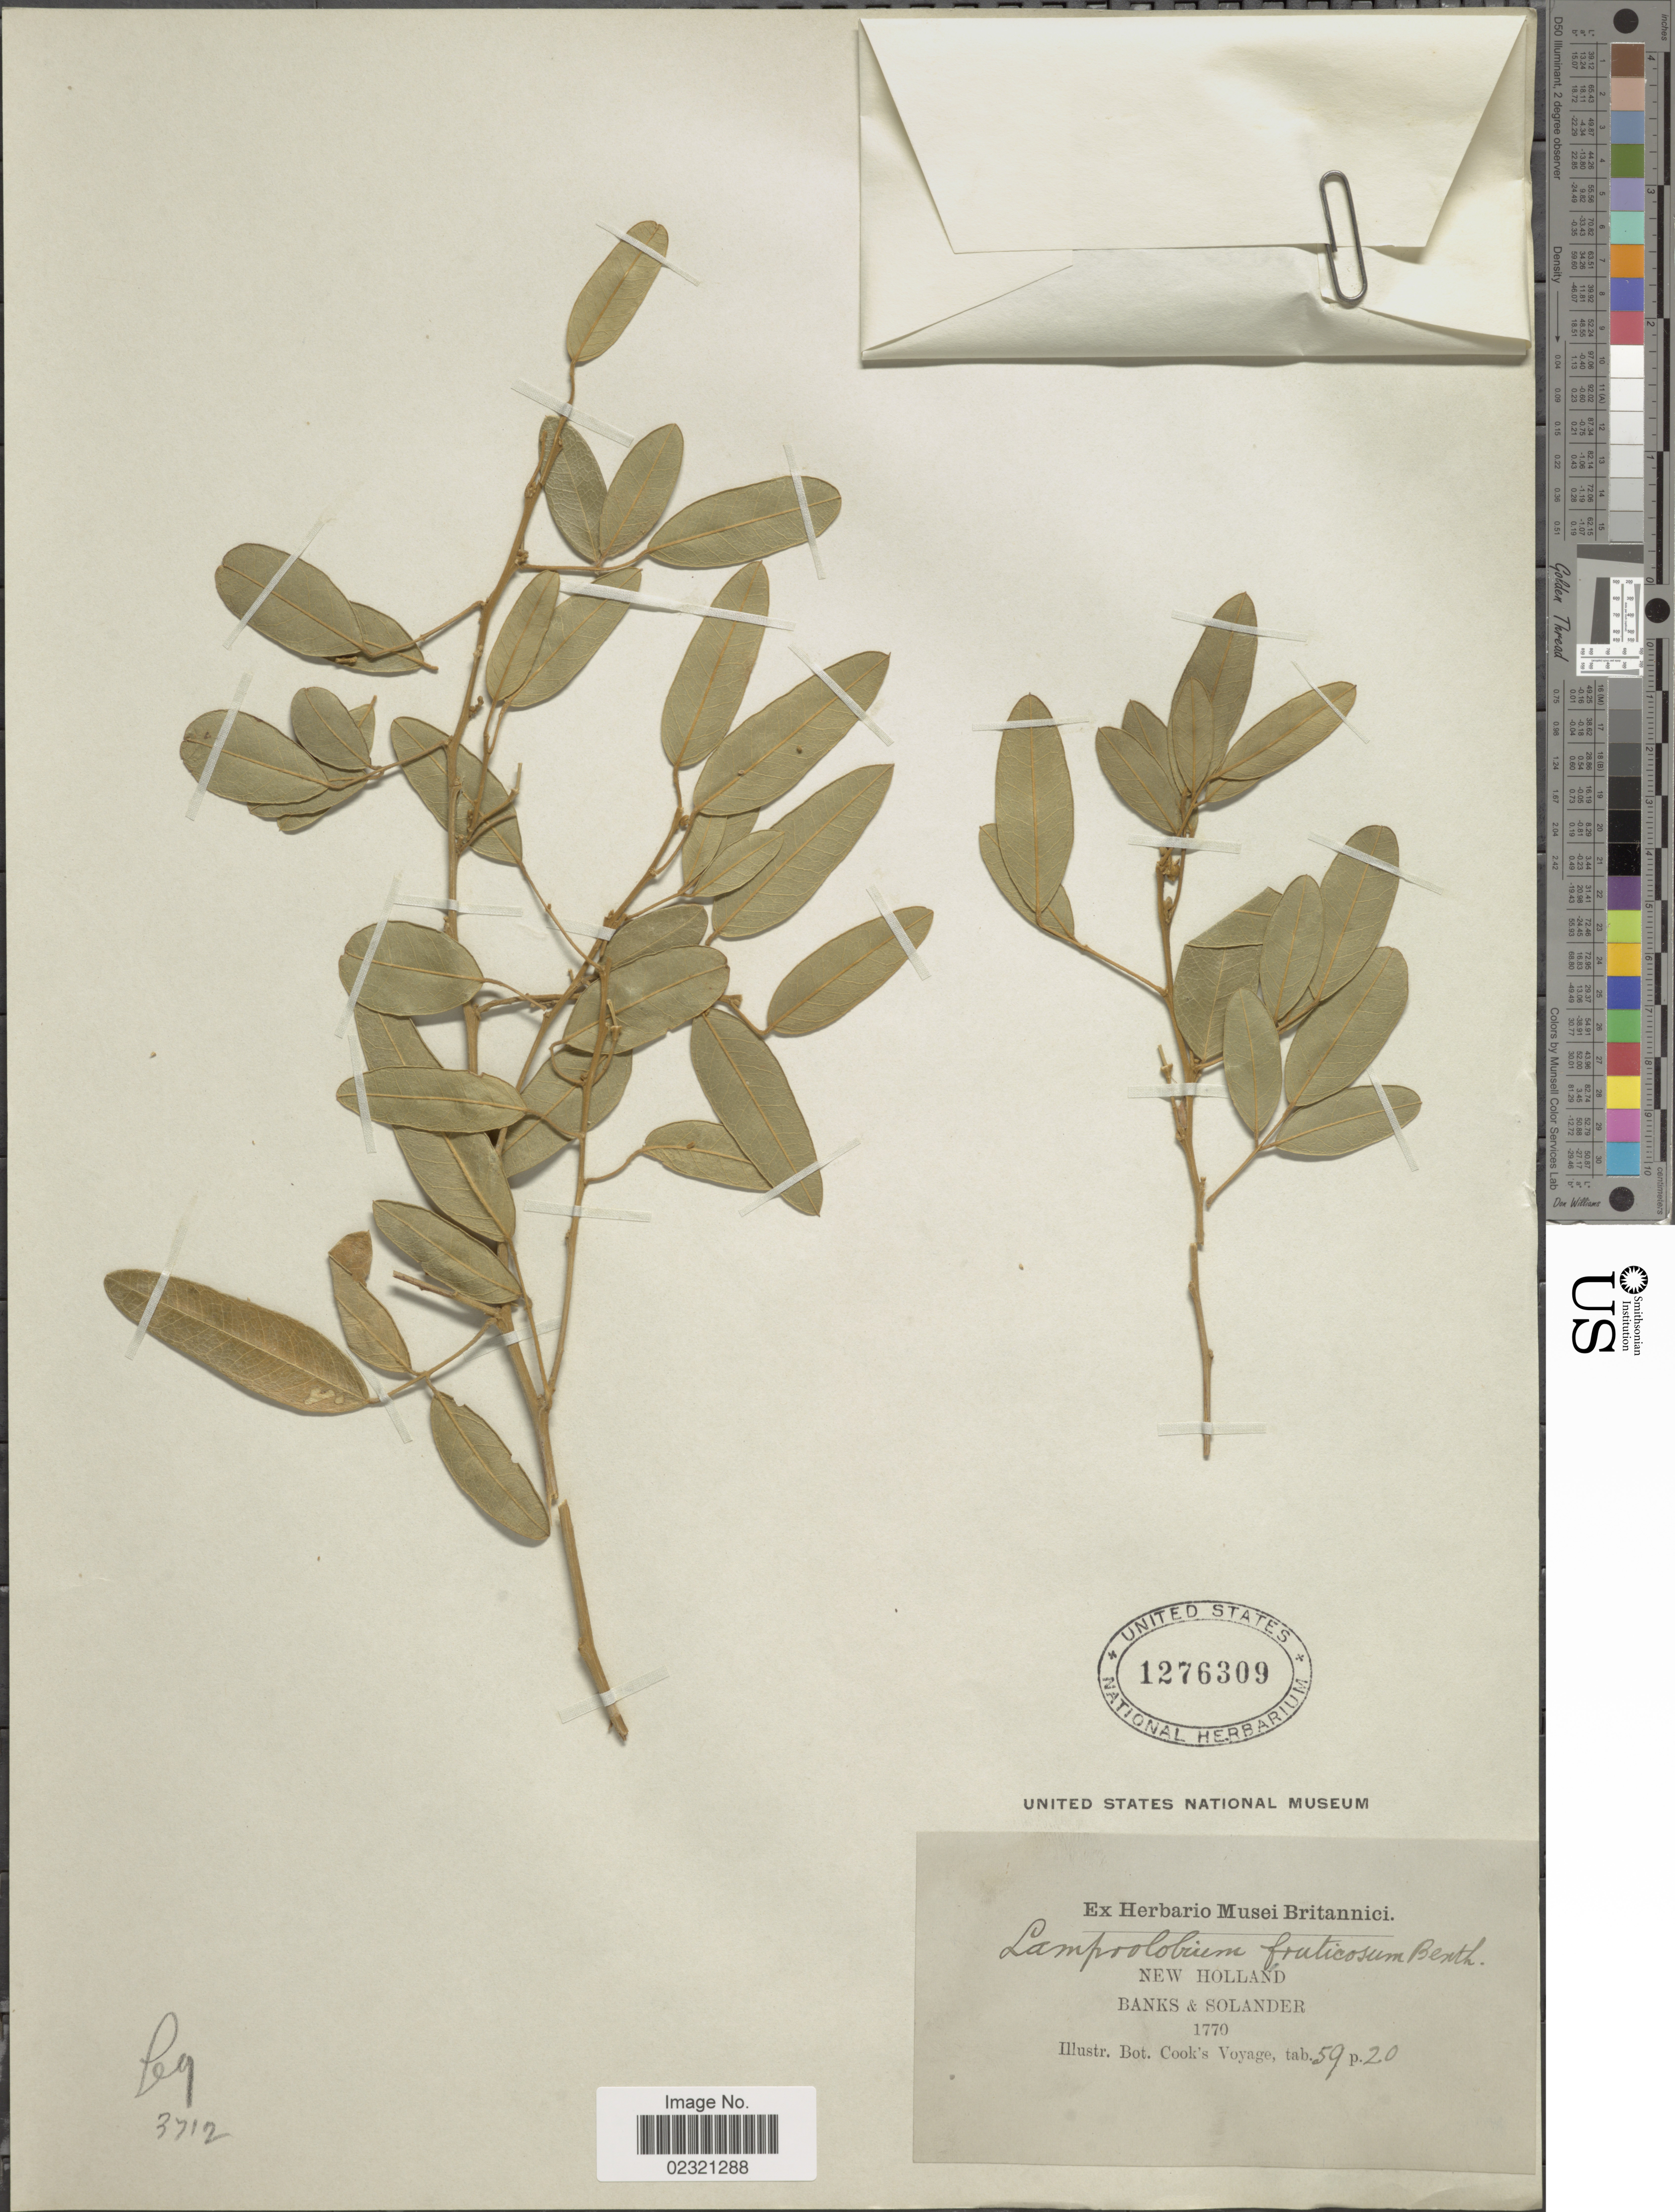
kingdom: Plantae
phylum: Tracheophyta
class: Magnoliopsida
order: Fabales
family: Fabaceae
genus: Lamprolobium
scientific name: Lamprolobium fruticosum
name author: Benth.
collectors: -- Banks & -- Solander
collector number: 1770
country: Australia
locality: New Holland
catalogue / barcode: US 1276309